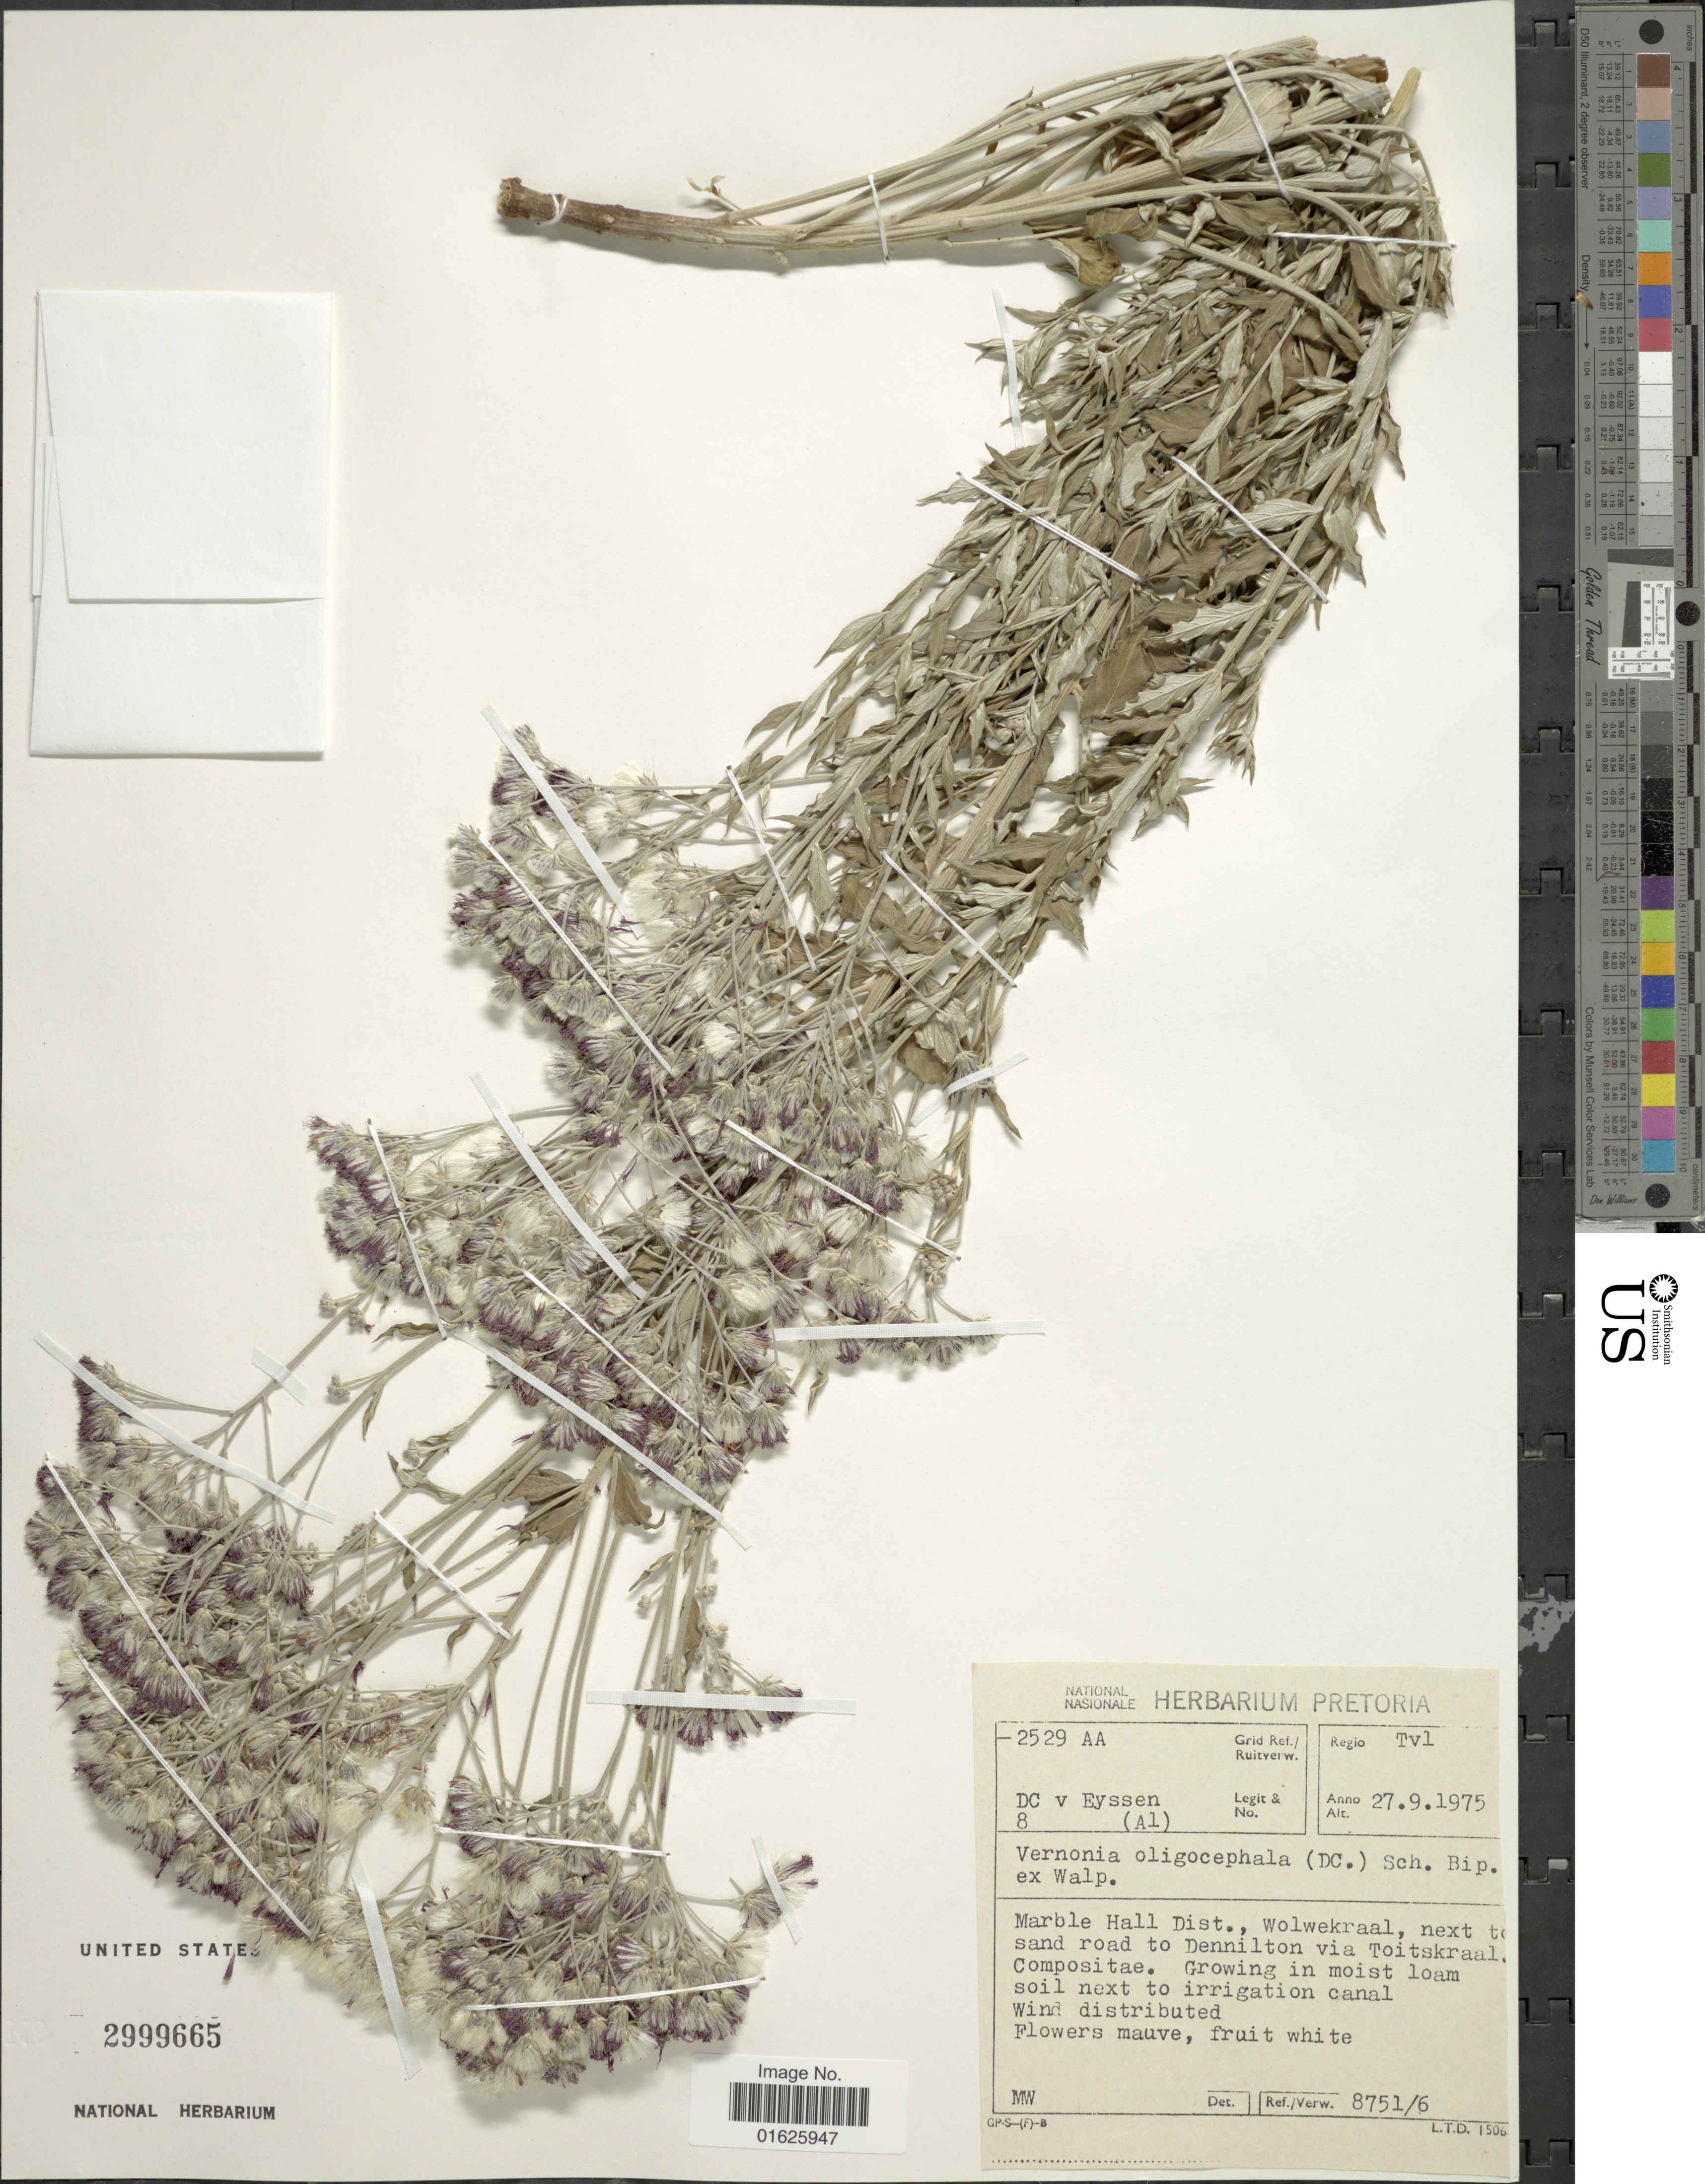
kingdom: Plantae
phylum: Tracheophyta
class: Magnoliopsida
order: Asterales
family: Asteraceae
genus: Hilliardiella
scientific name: Hilliardiella oligocephala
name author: (DC.) H. Rob.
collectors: D. Eyssen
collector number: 8 (A1)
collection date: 1975-09-27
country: South Africa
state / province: Mpumalanga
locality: Regio TvL, Marble Hall Dist., Wolwekraal, next to sand road to Dennilton via Toitskraal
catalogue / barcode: US 2999665